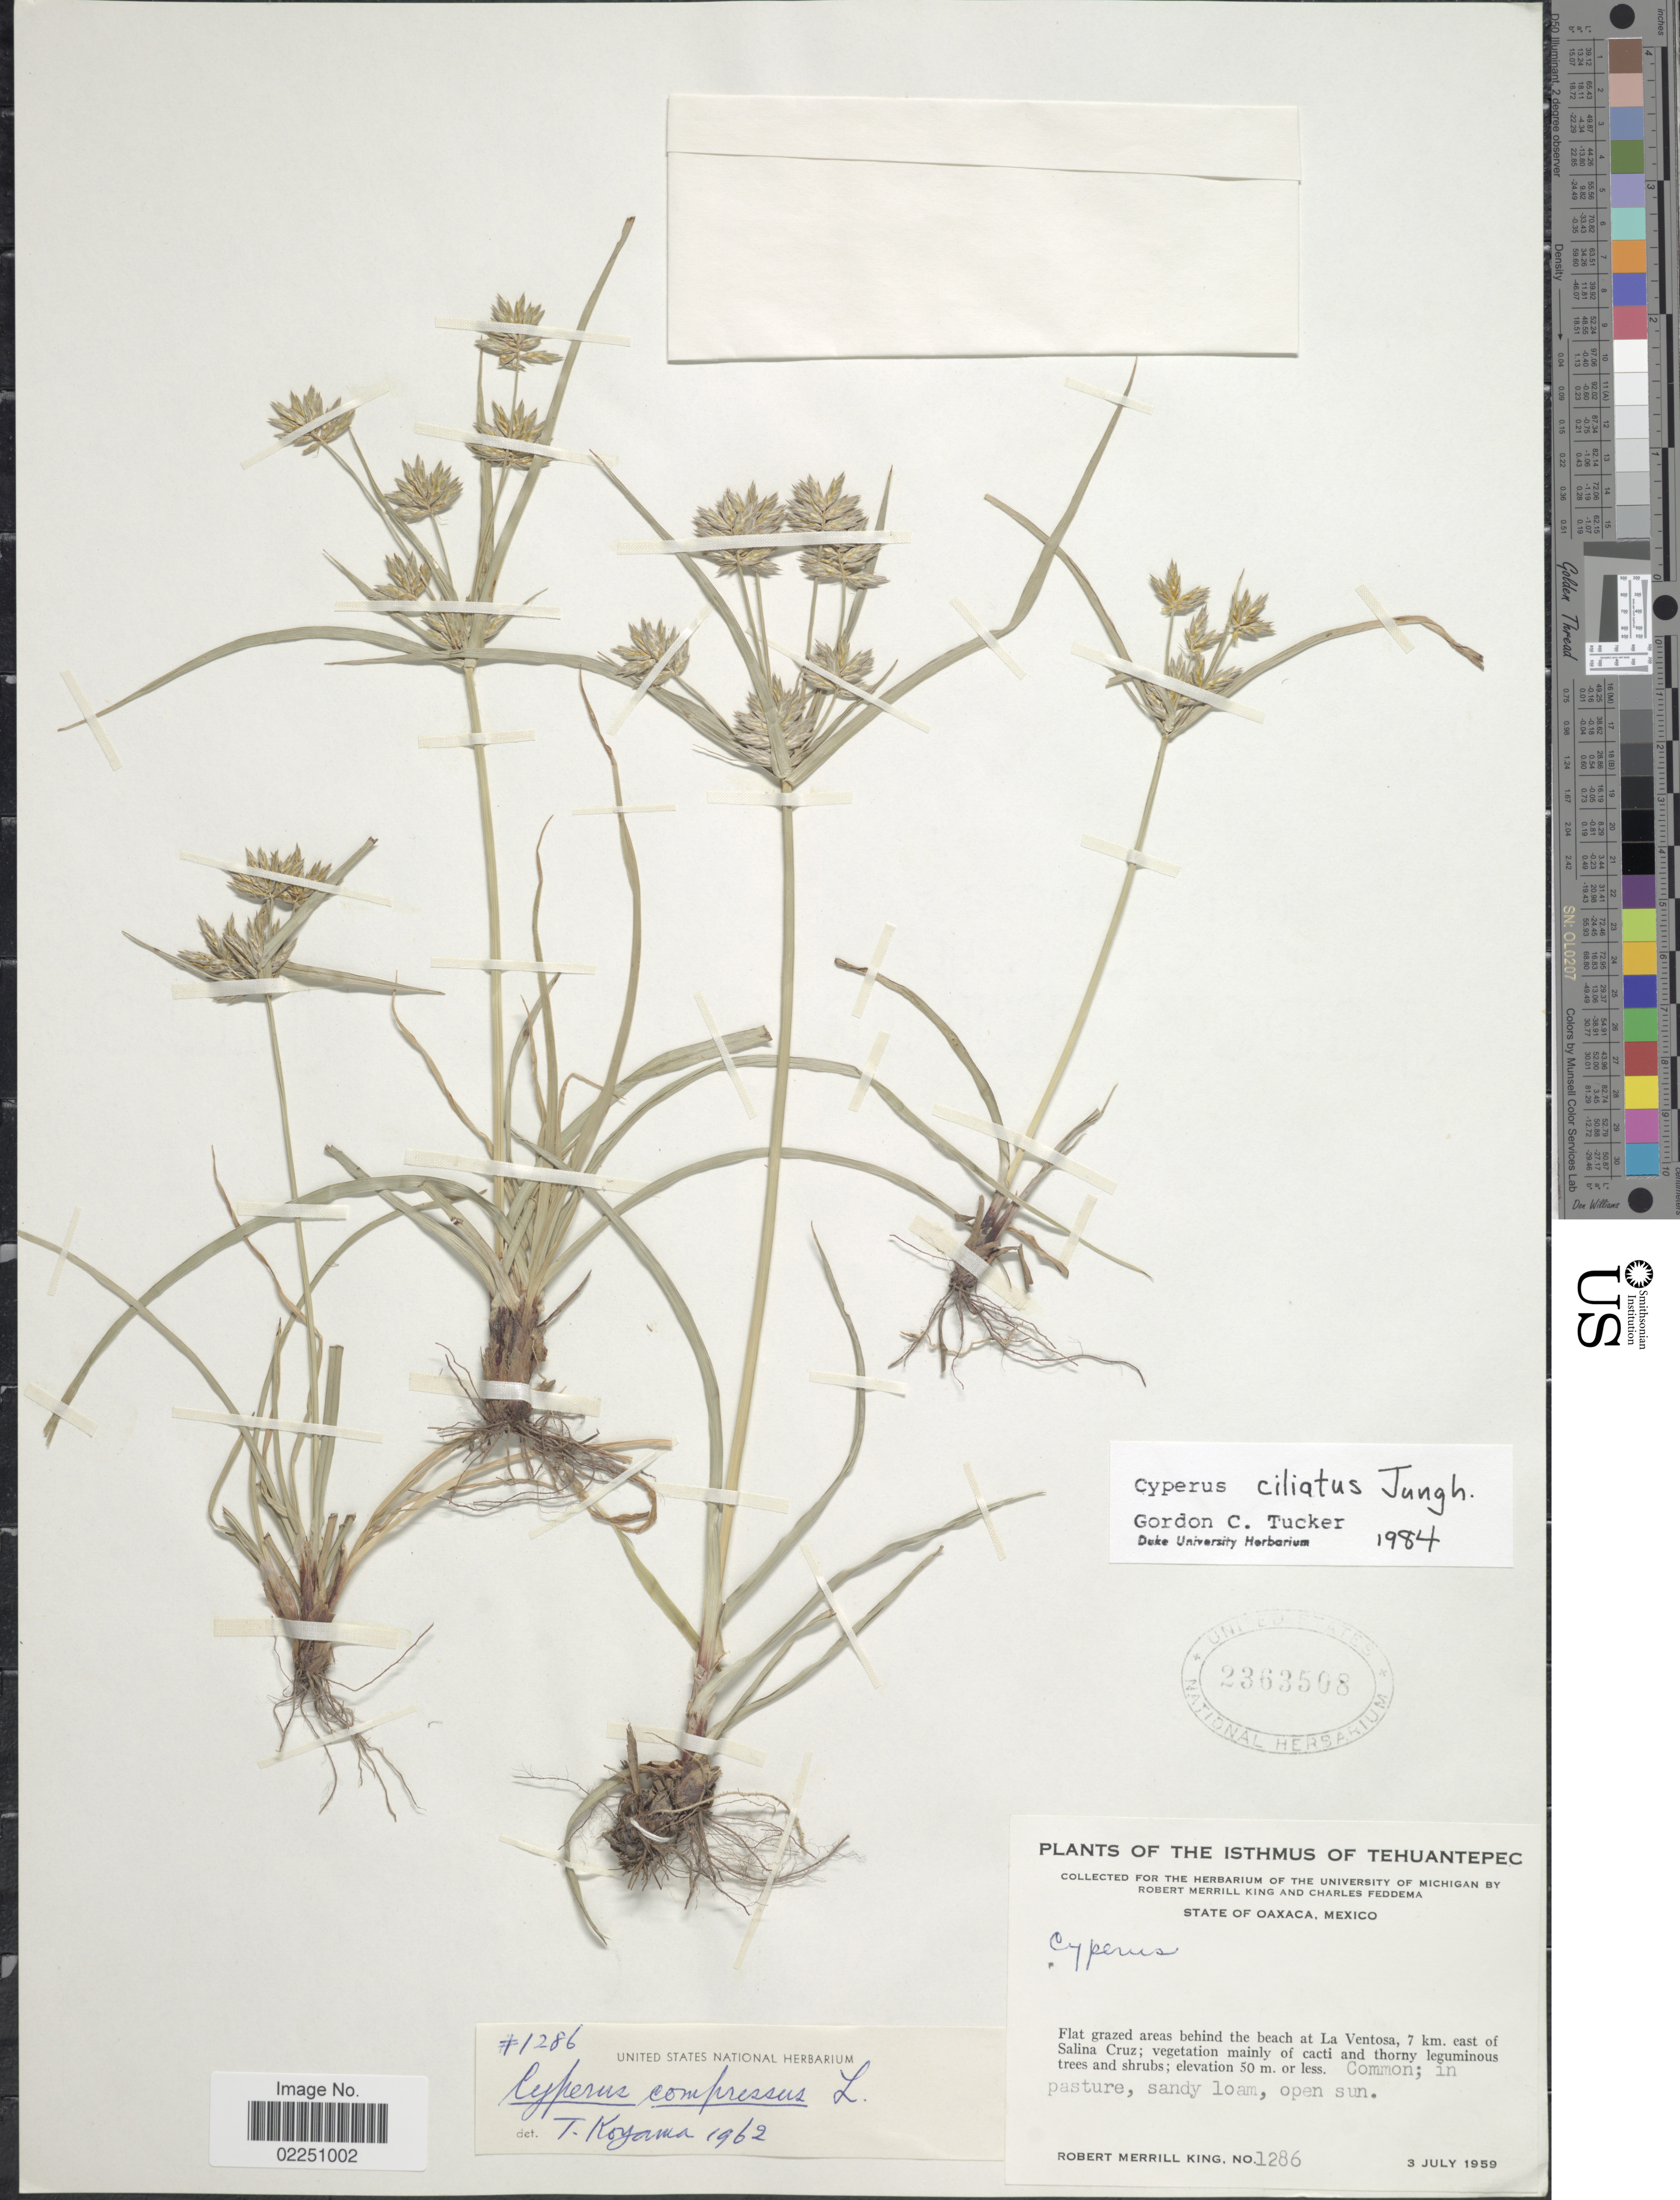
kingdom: Plantae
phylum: Tracheophyta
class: Liliopsida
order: Poales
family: Cyperaceae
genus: Cyperus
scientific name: Cyperus ciliatus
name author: Jungh.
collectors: R. M. King & C. Feddema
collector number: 1286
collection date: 1959-07-03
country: Mexico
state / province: Oaxaca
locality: Isthmus of Tehuantepec. Flat grazed areas behind the beach at La Ventosa, 7 km. east of Salina Cruz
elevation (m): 50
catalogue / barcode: US 2363508